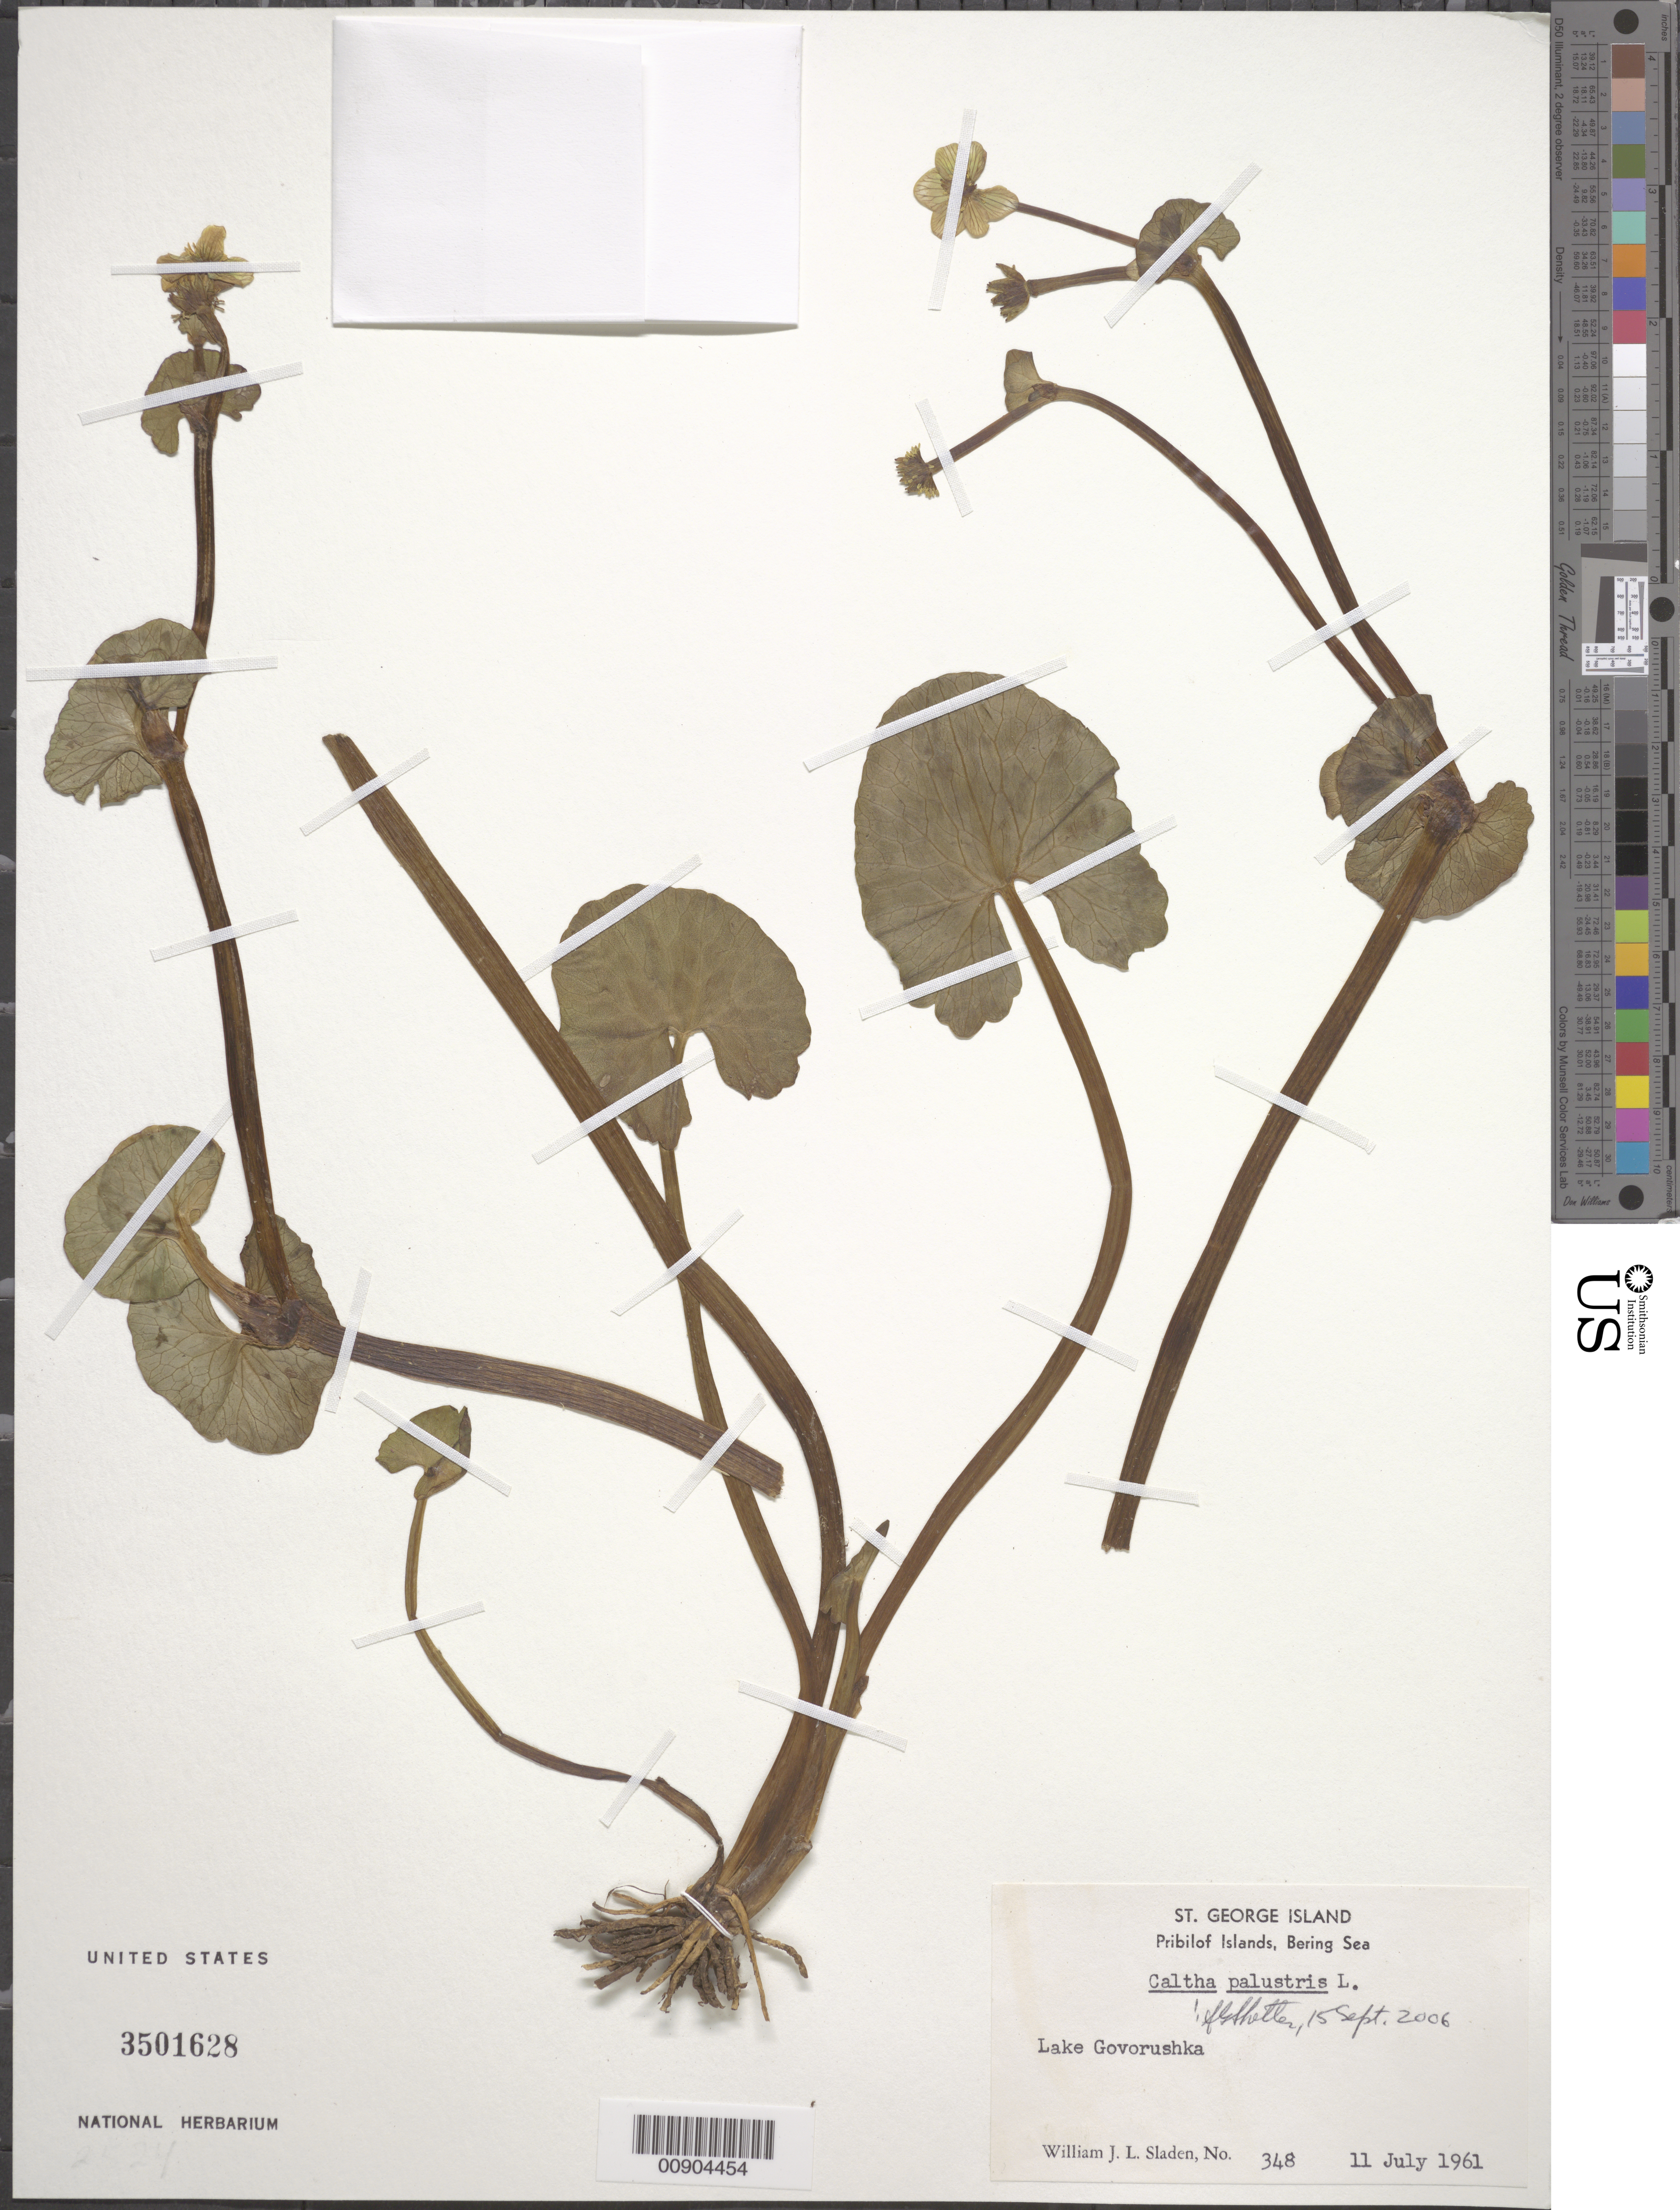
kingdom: Plantae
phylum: Tracheophyta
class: Magnoliopsida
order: Ranunculales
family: Ranunculaceae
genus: Caltha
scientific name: Caltha palustris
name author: L.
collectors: W. Sladen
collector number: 348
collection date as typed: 11 Jul 1961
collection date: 1961-07-11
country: United States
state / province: Alaska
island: St. George Island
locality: St. George Island. Lake Govorushka., Bering Sea, Pribilof Islands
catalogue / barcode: US 3501628